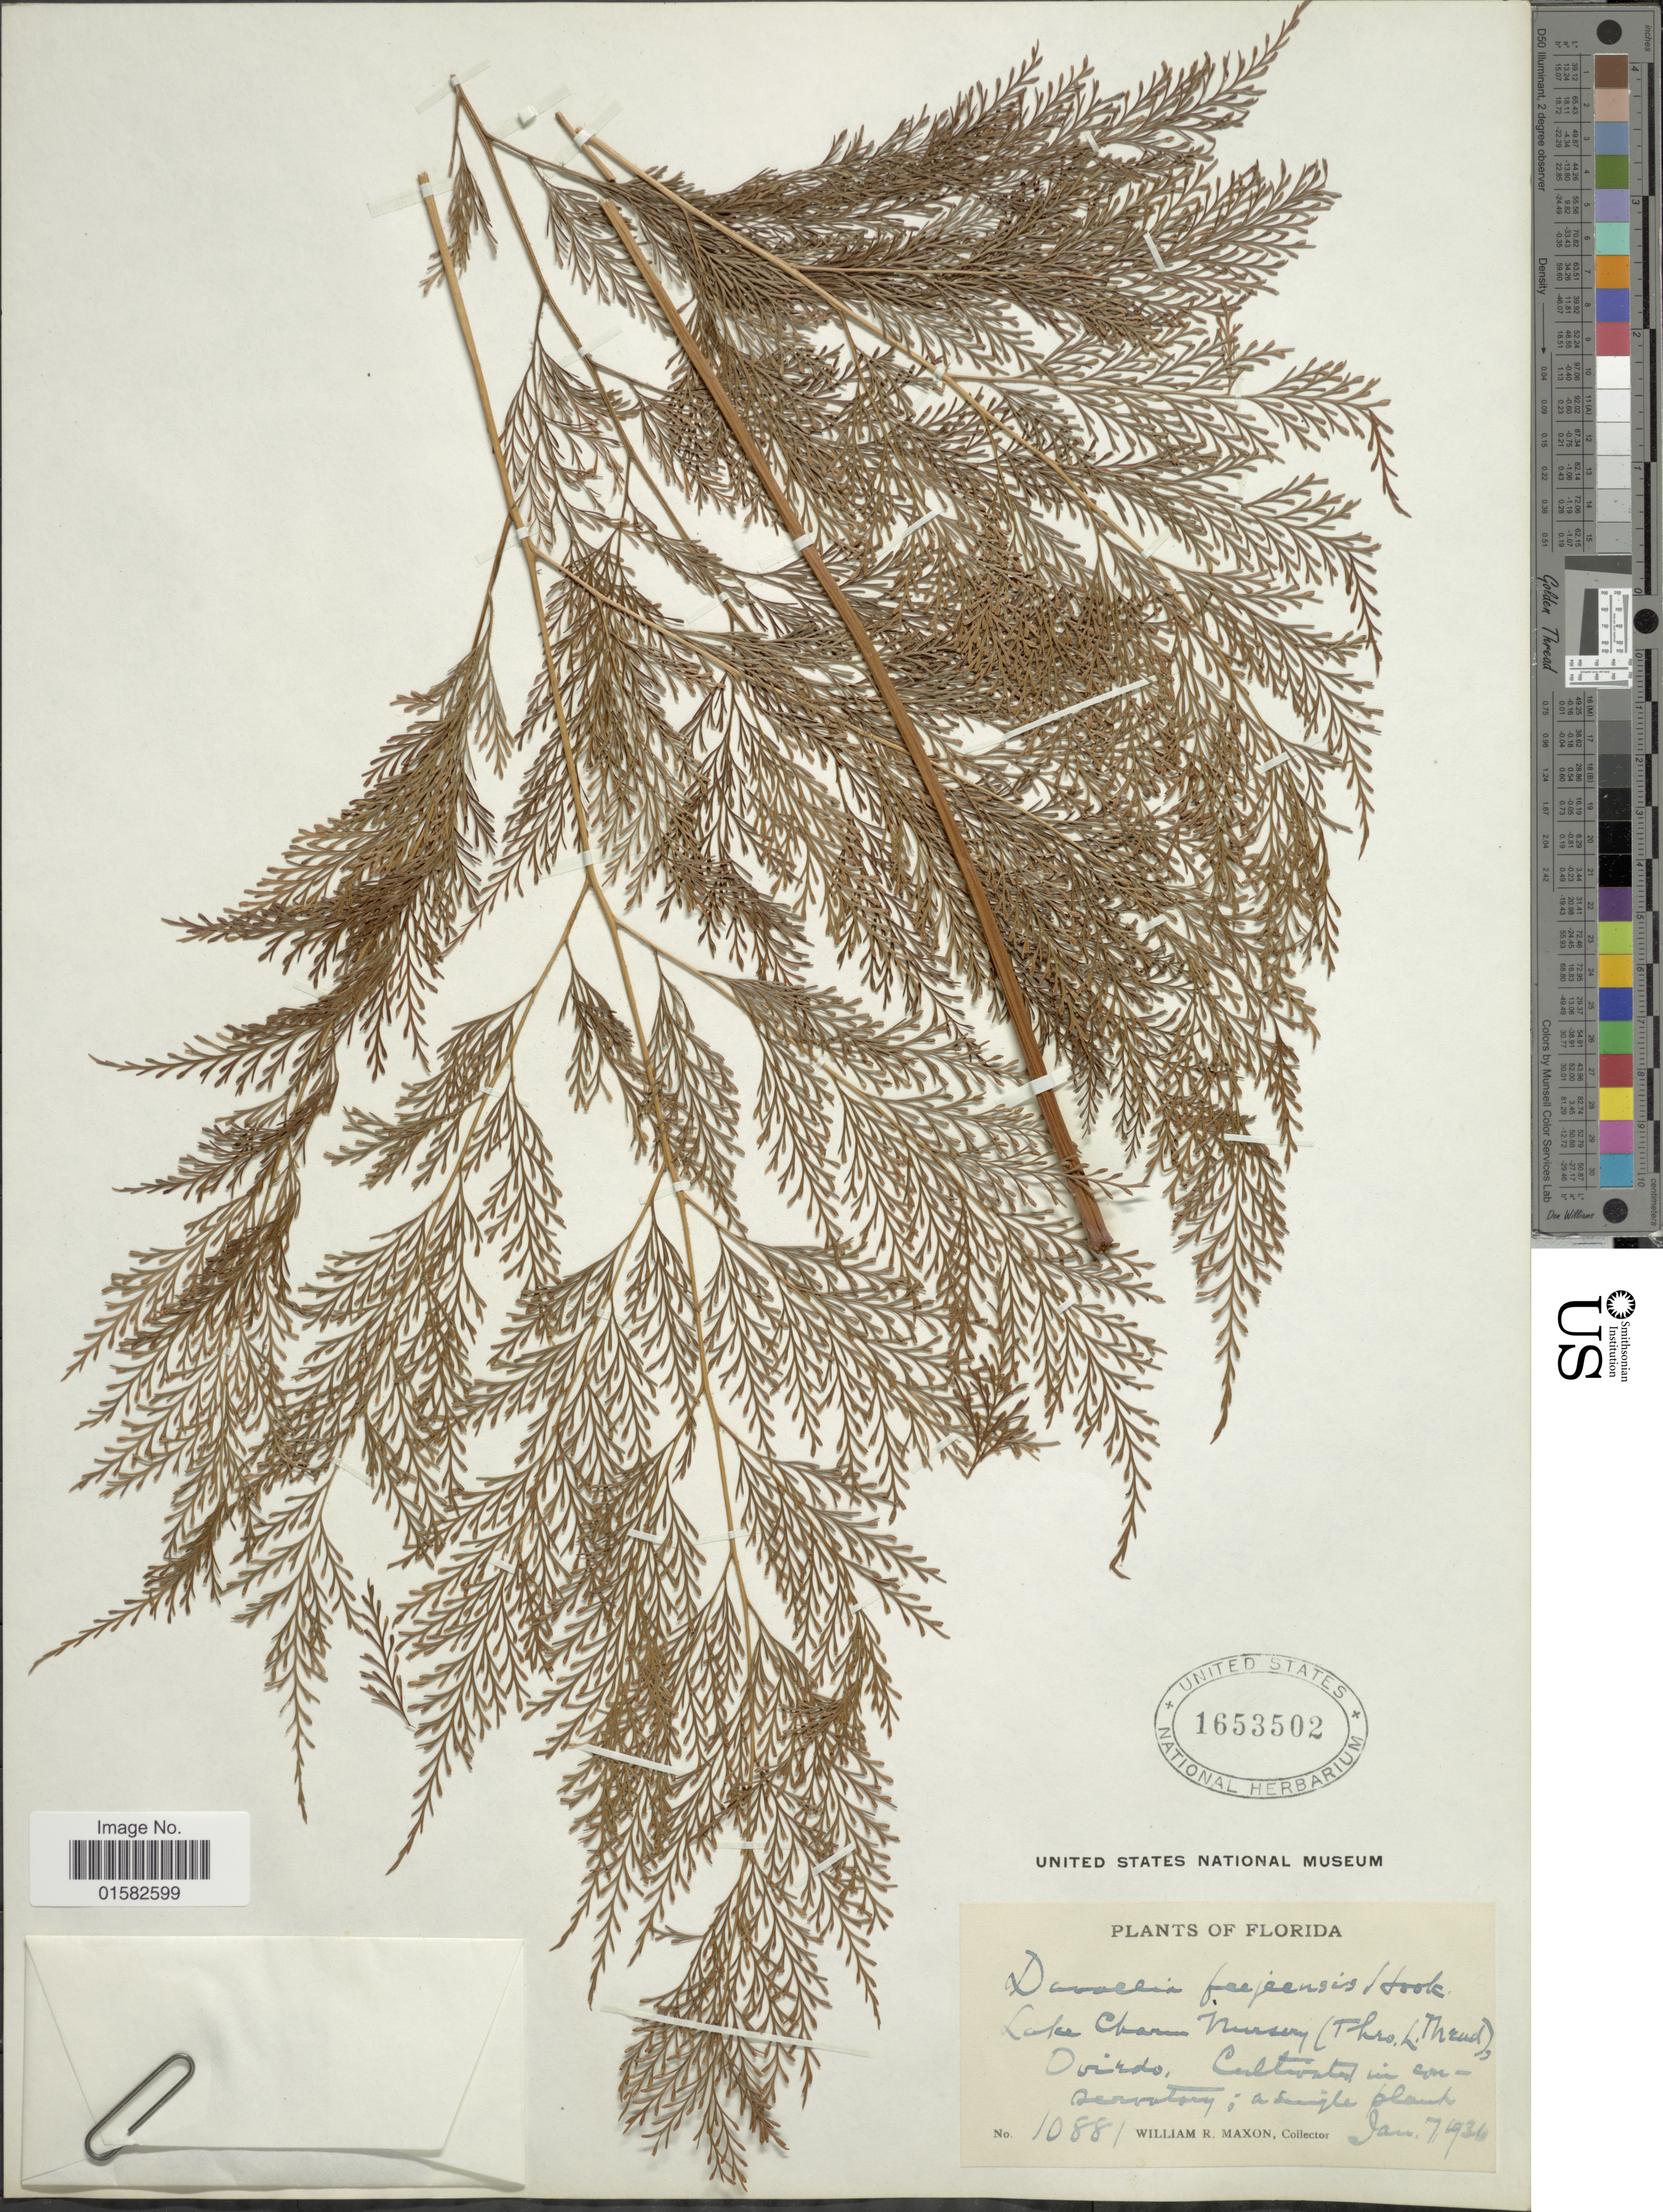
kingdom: Plantae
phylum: Tracheophyta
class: Polypodiopsida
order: Polypodiales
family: Davalliaceae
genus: Davallia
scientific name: Davallia fejeensis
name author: Hook.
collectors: W. R. Maxon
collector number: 1088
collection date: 1936-01-07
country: United States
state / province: Florida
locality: Lake Charm Nursery ( Theo, L. Thrud ), Oviedo, Cultivated in consevatory, A single plant.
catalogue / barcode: US 1653502